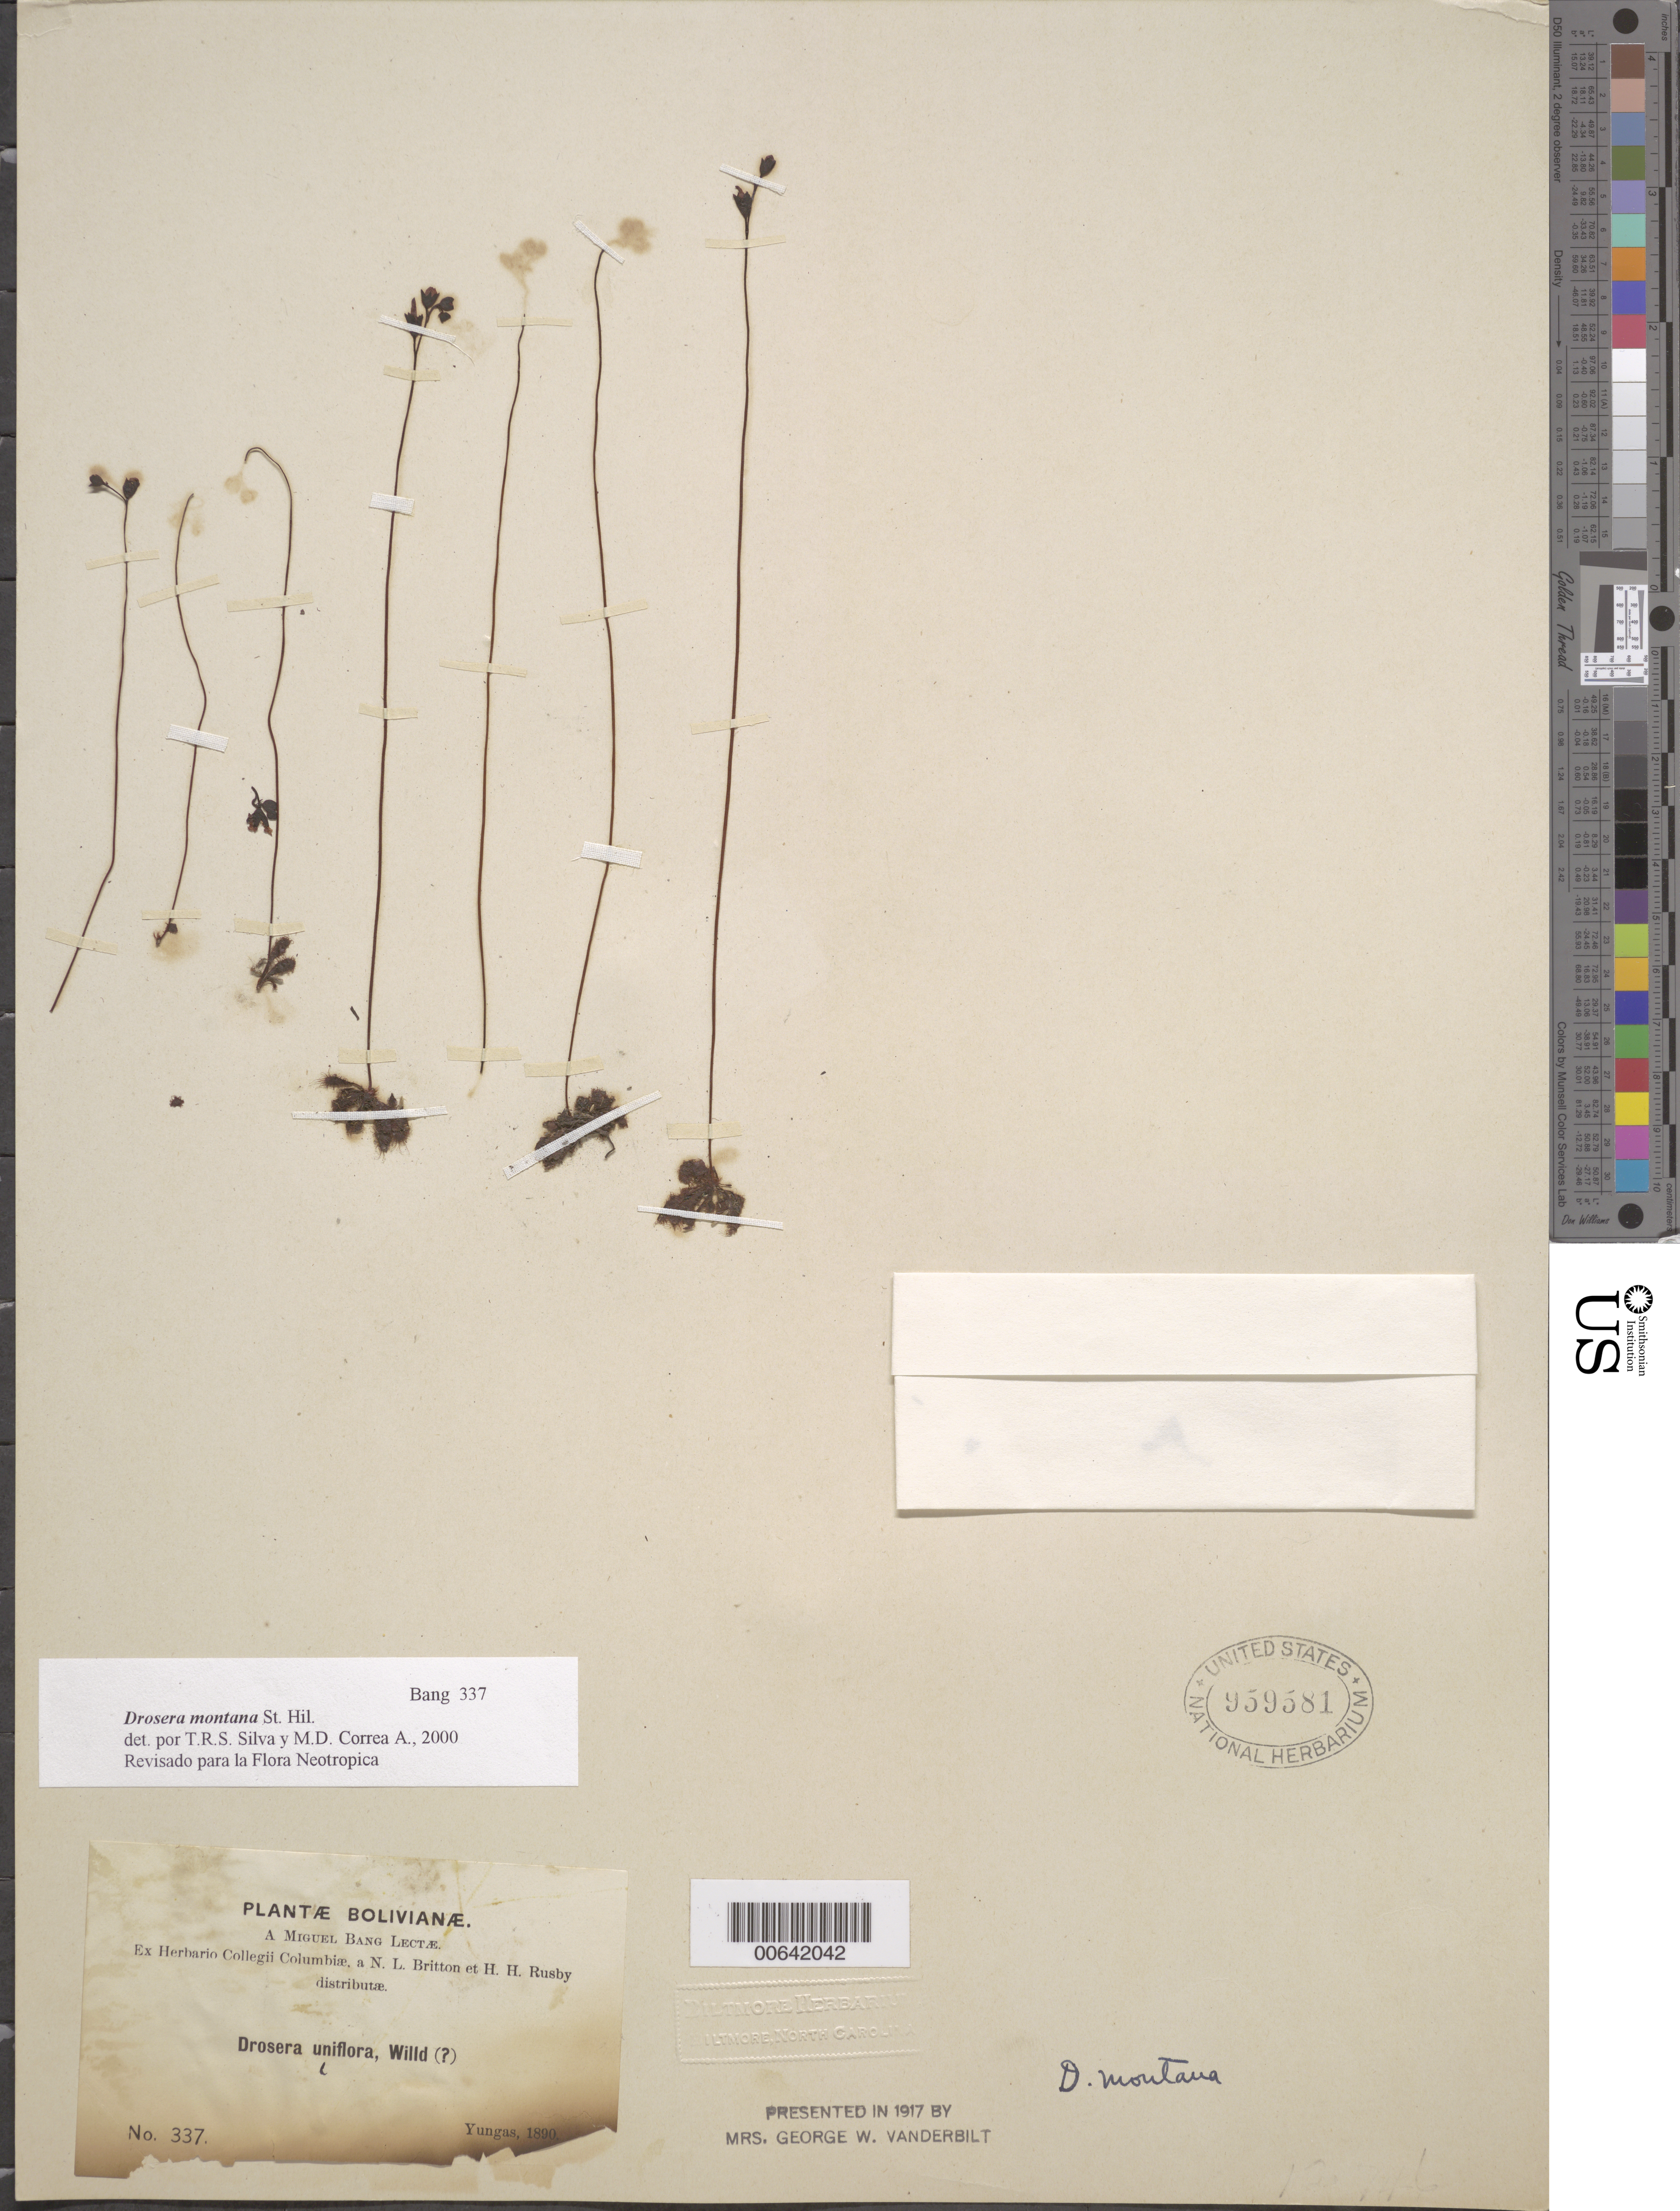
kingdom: Plantae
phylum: Tracheophyta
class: Magnoliopsida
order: Caryophyllales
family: Droseraceae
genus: Drosera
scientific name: Drosera montana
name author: A. St.-Hil.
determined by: Silva, T. R. S. & Correa A. , M. D.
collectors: M. Bang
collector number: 337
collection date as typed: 1890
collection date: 1890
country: Bolivia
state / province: La Paz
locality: Yungas.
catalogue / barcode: US 959581